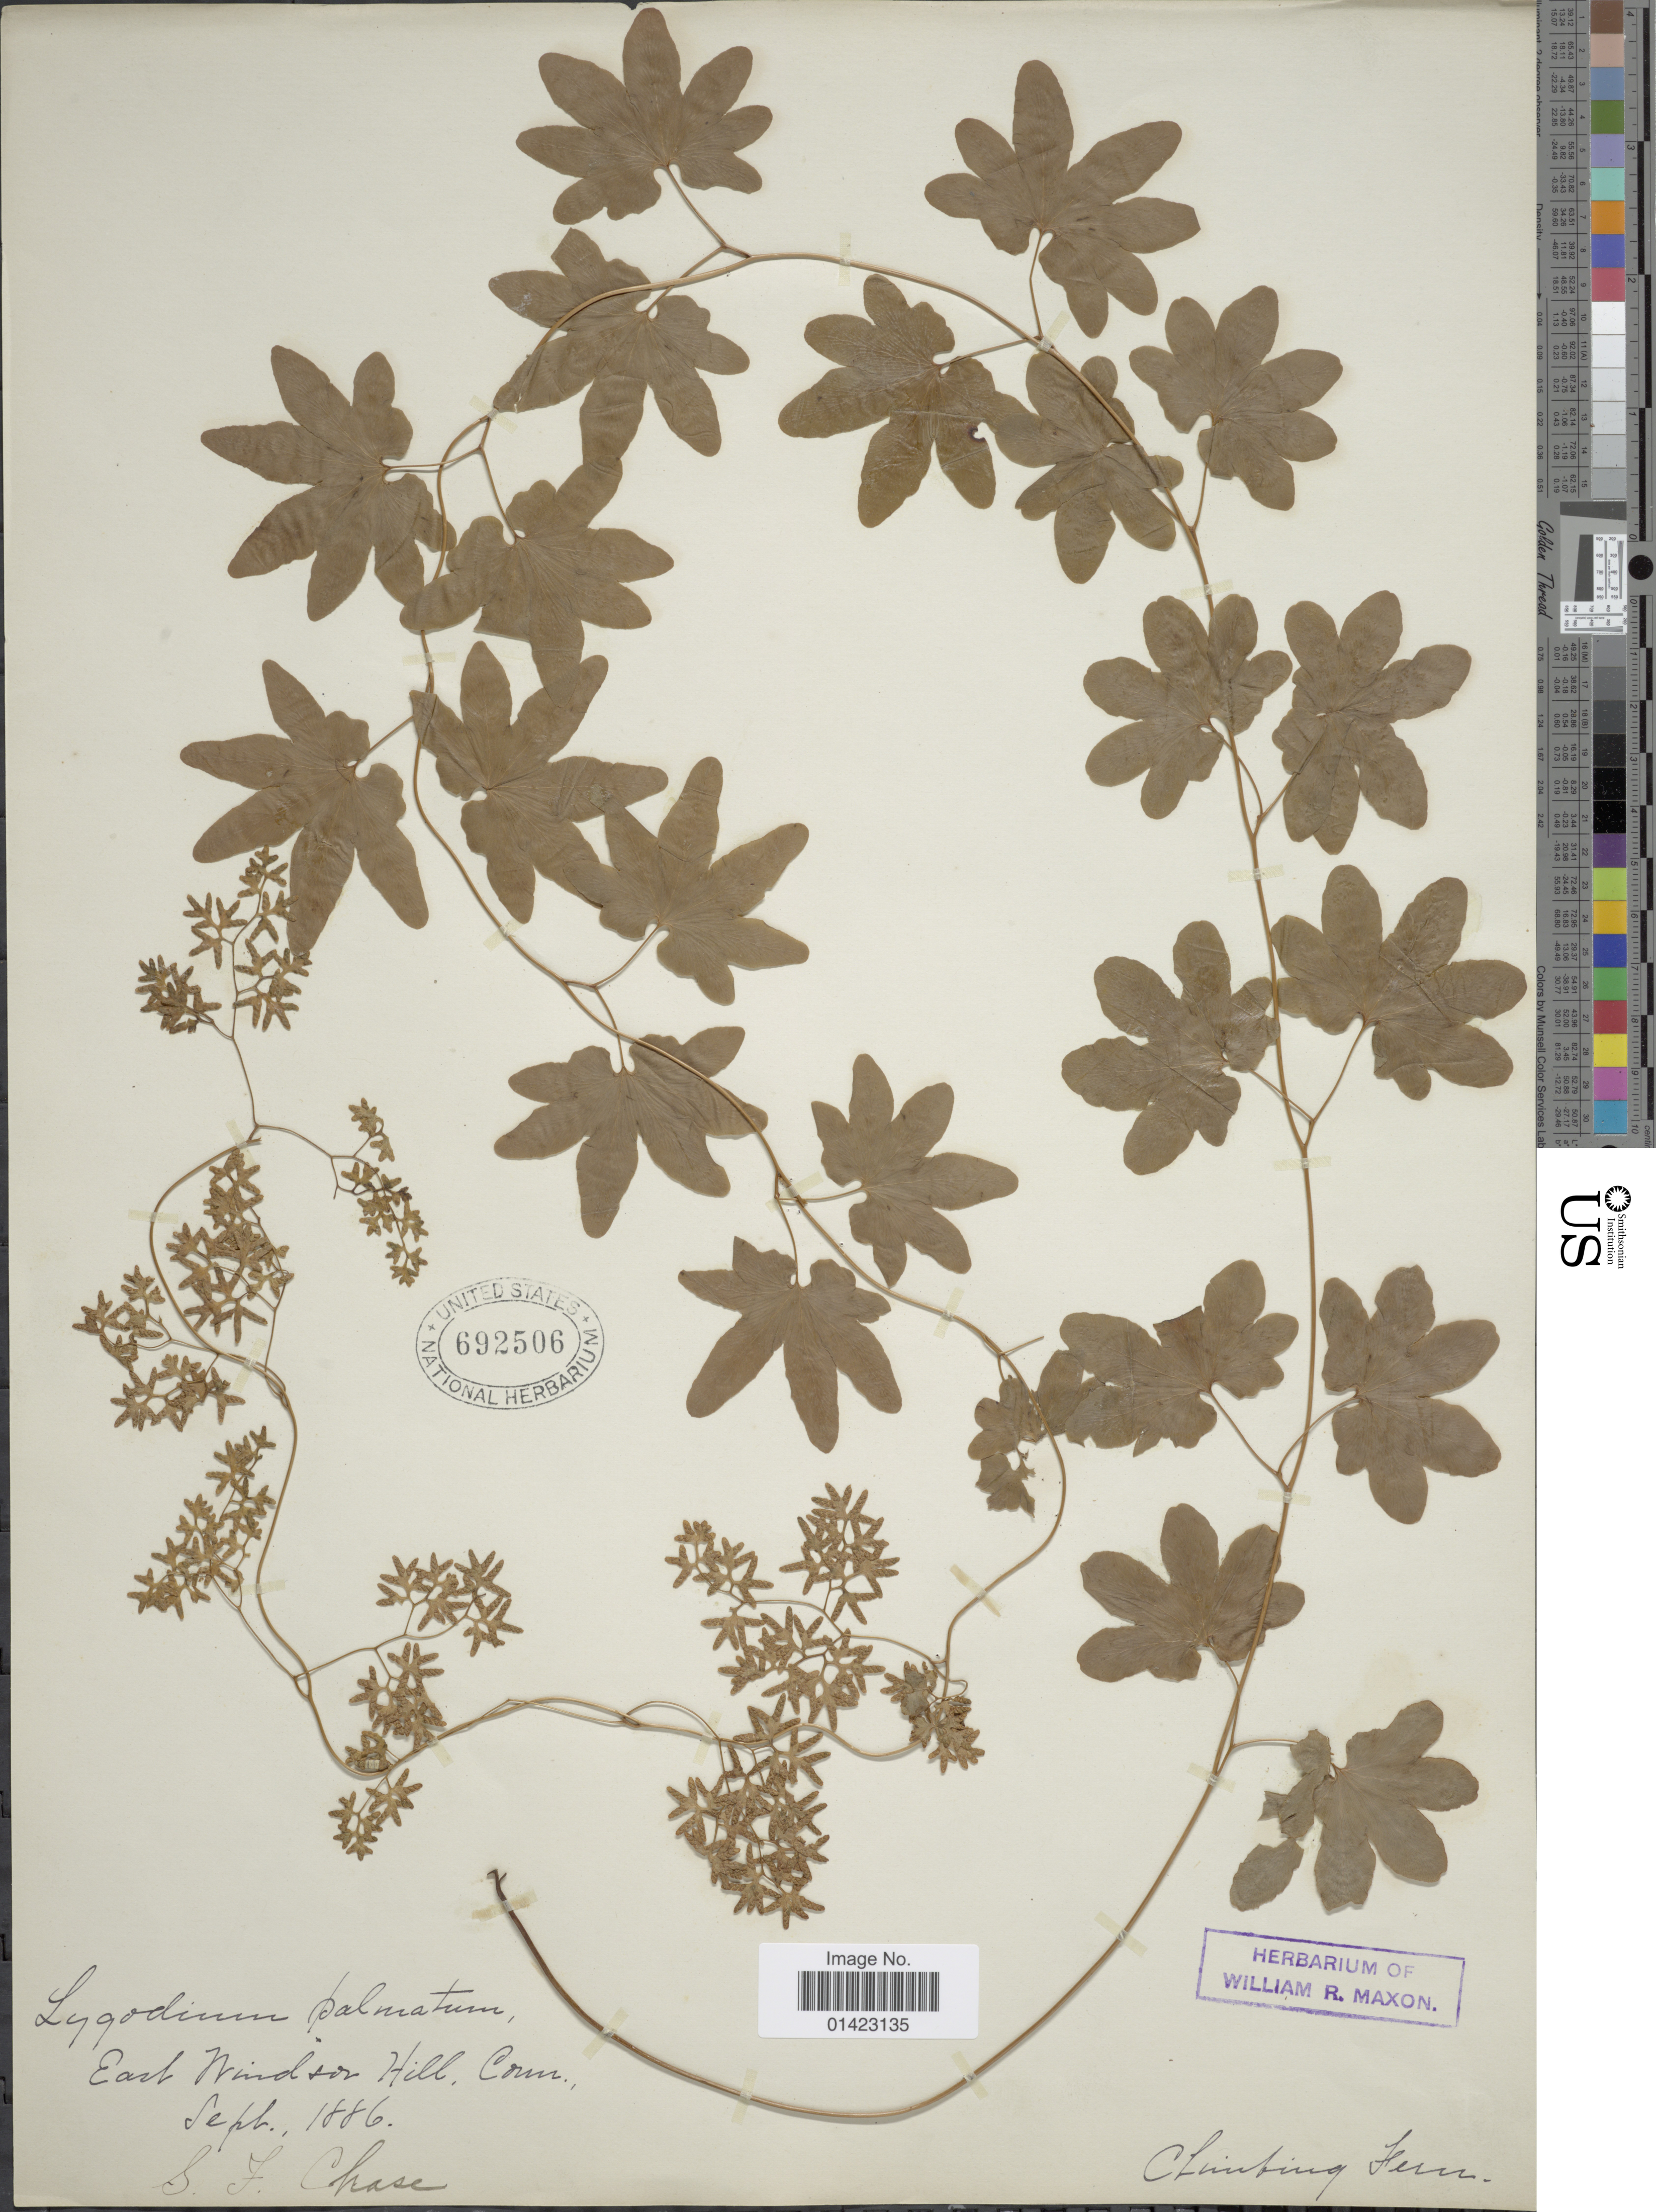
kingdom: Plantae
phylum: Tracheophyta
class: Polypodiopsida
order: Schizaeales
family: Lygodiaceae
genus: Lygodium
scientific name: Lygodium palmatum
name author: (Bernh.) Sw.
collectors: S. Chase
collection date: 1886-09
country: United States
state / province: Connecticut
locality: East Windsor Hill, Conn.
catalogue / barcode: US 692506